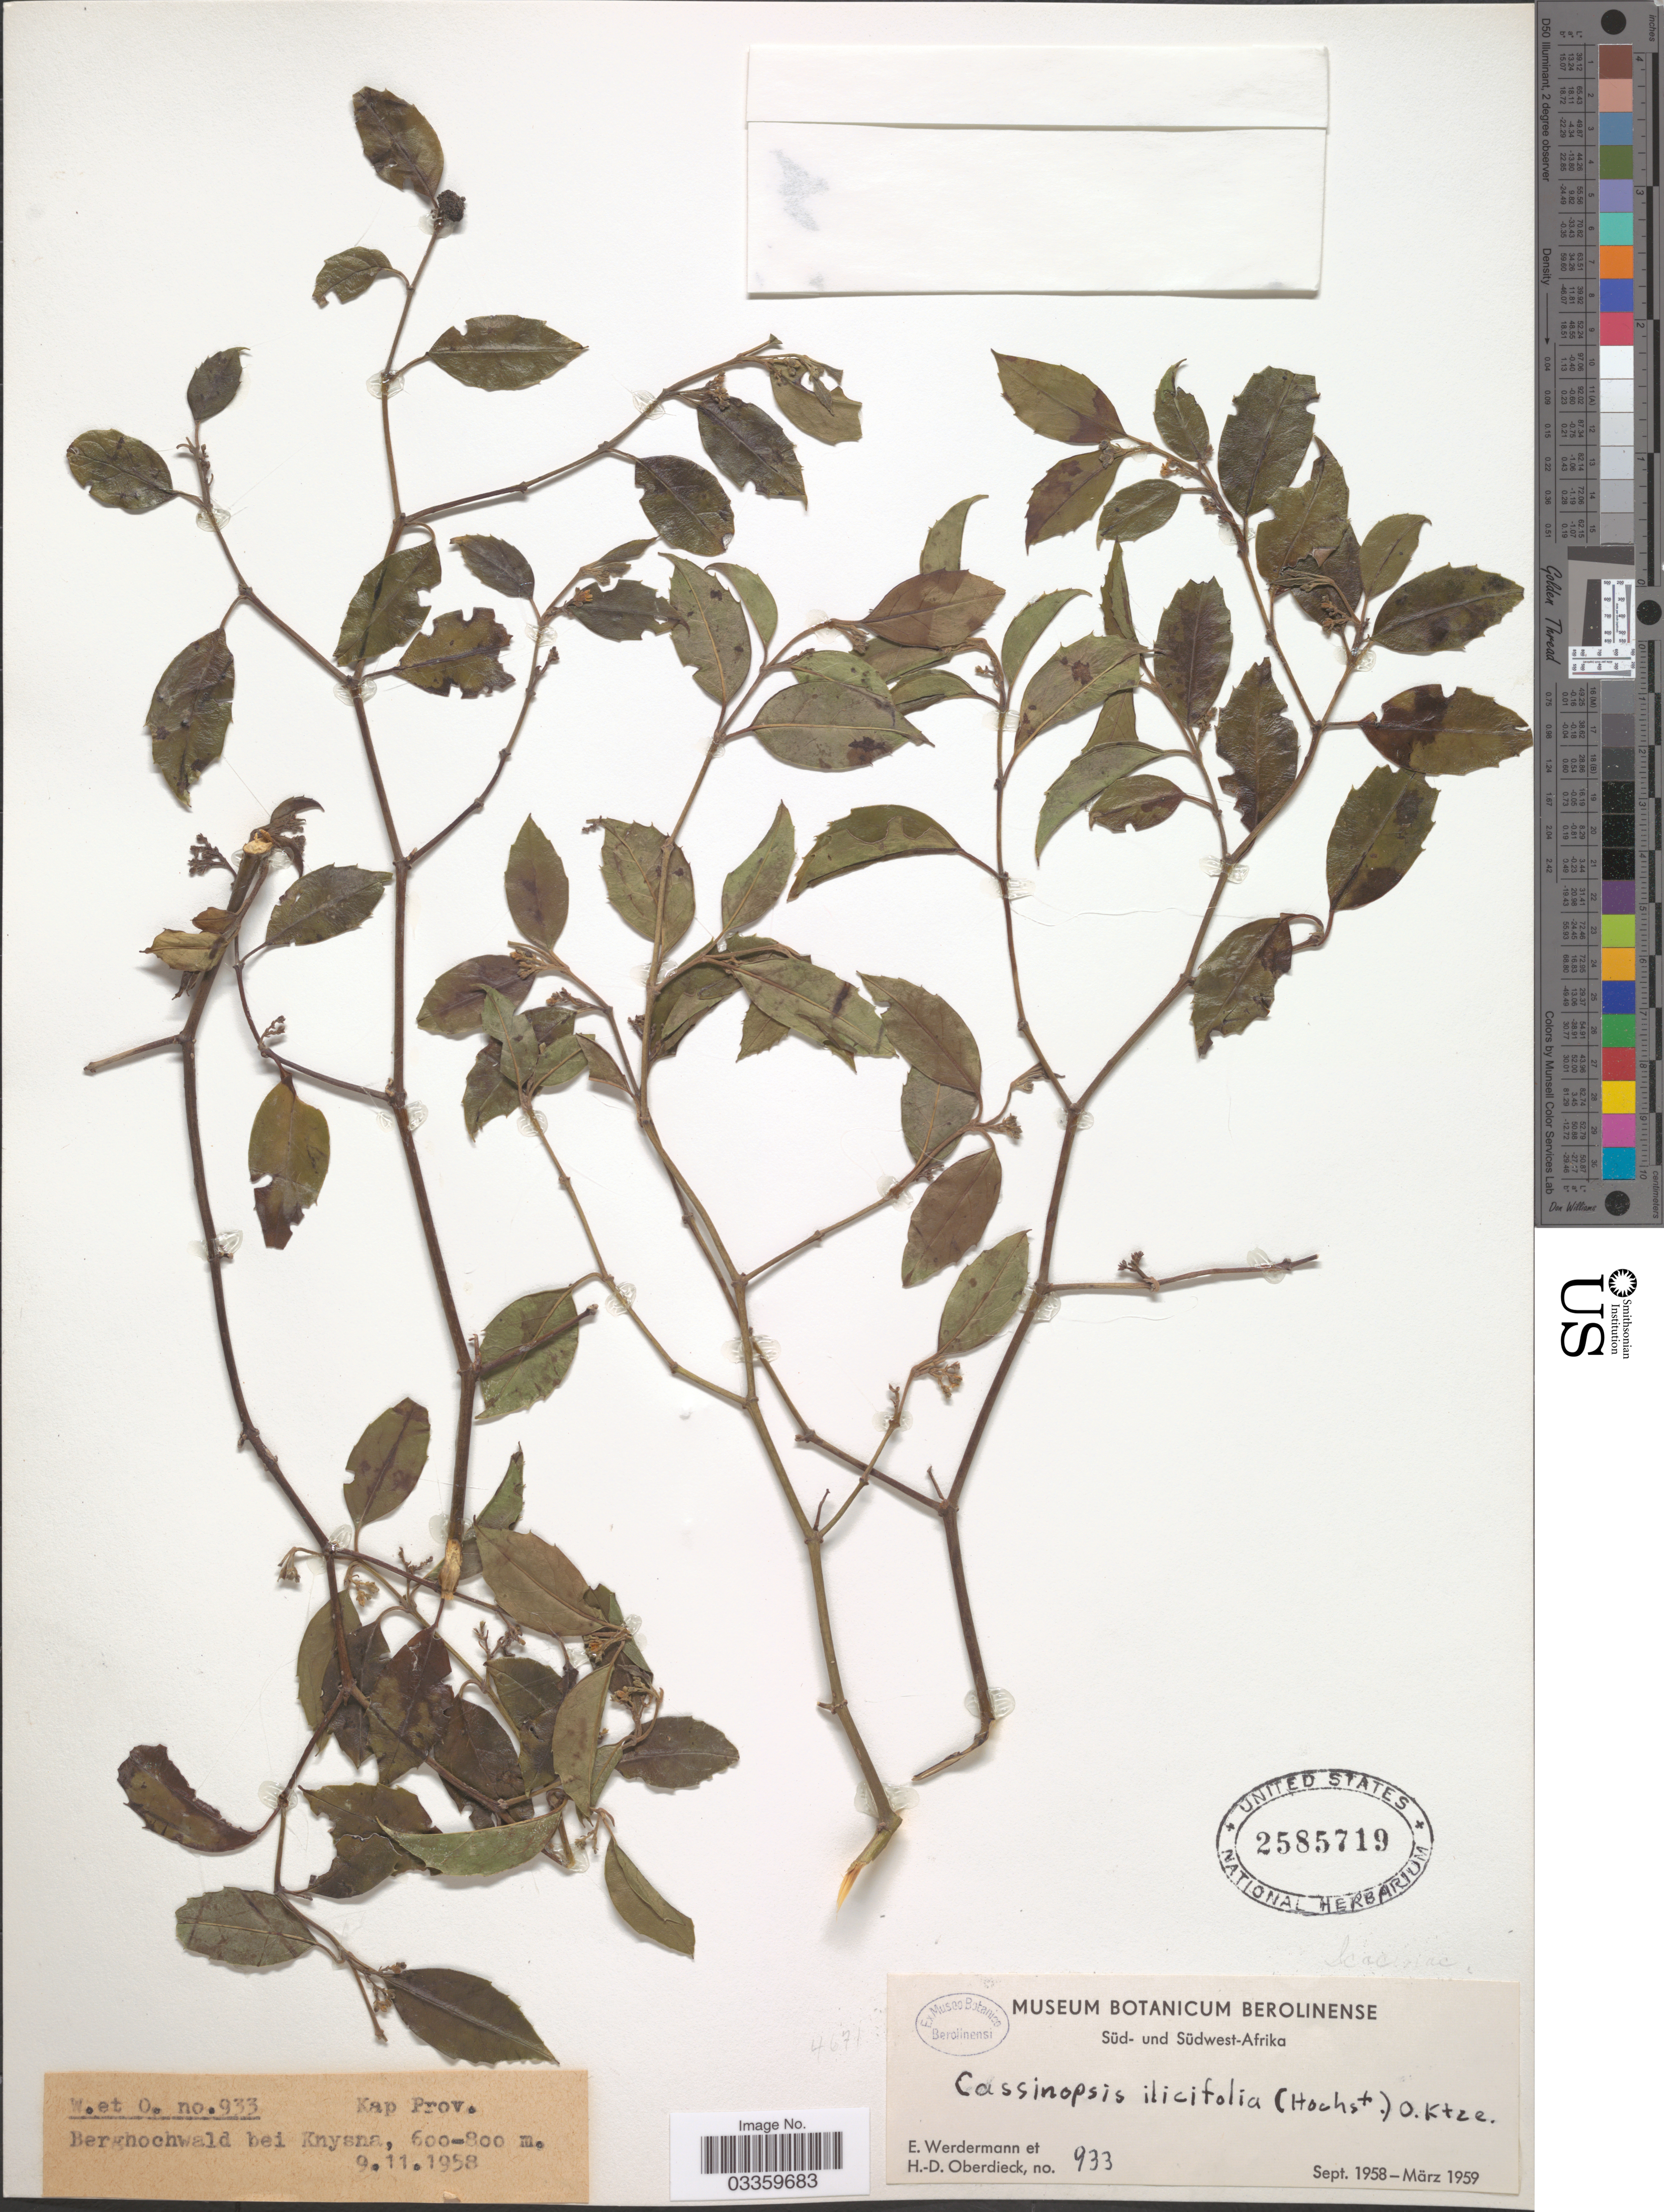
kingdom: Plantae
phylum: Tracheophyta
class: Magnoliopsida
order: Icacinales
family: Icacinaceae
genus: Cassinopsis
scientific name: Cassinopsis ilicifolia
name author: Kuntze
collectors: E. Werdermann & H. Oberdieck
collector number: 933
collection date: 1958-11-09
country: South Africa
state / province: Western Cape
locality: Kap Prov., Berghochwald bei Knysna.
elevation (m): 600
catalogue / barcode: US 2585719